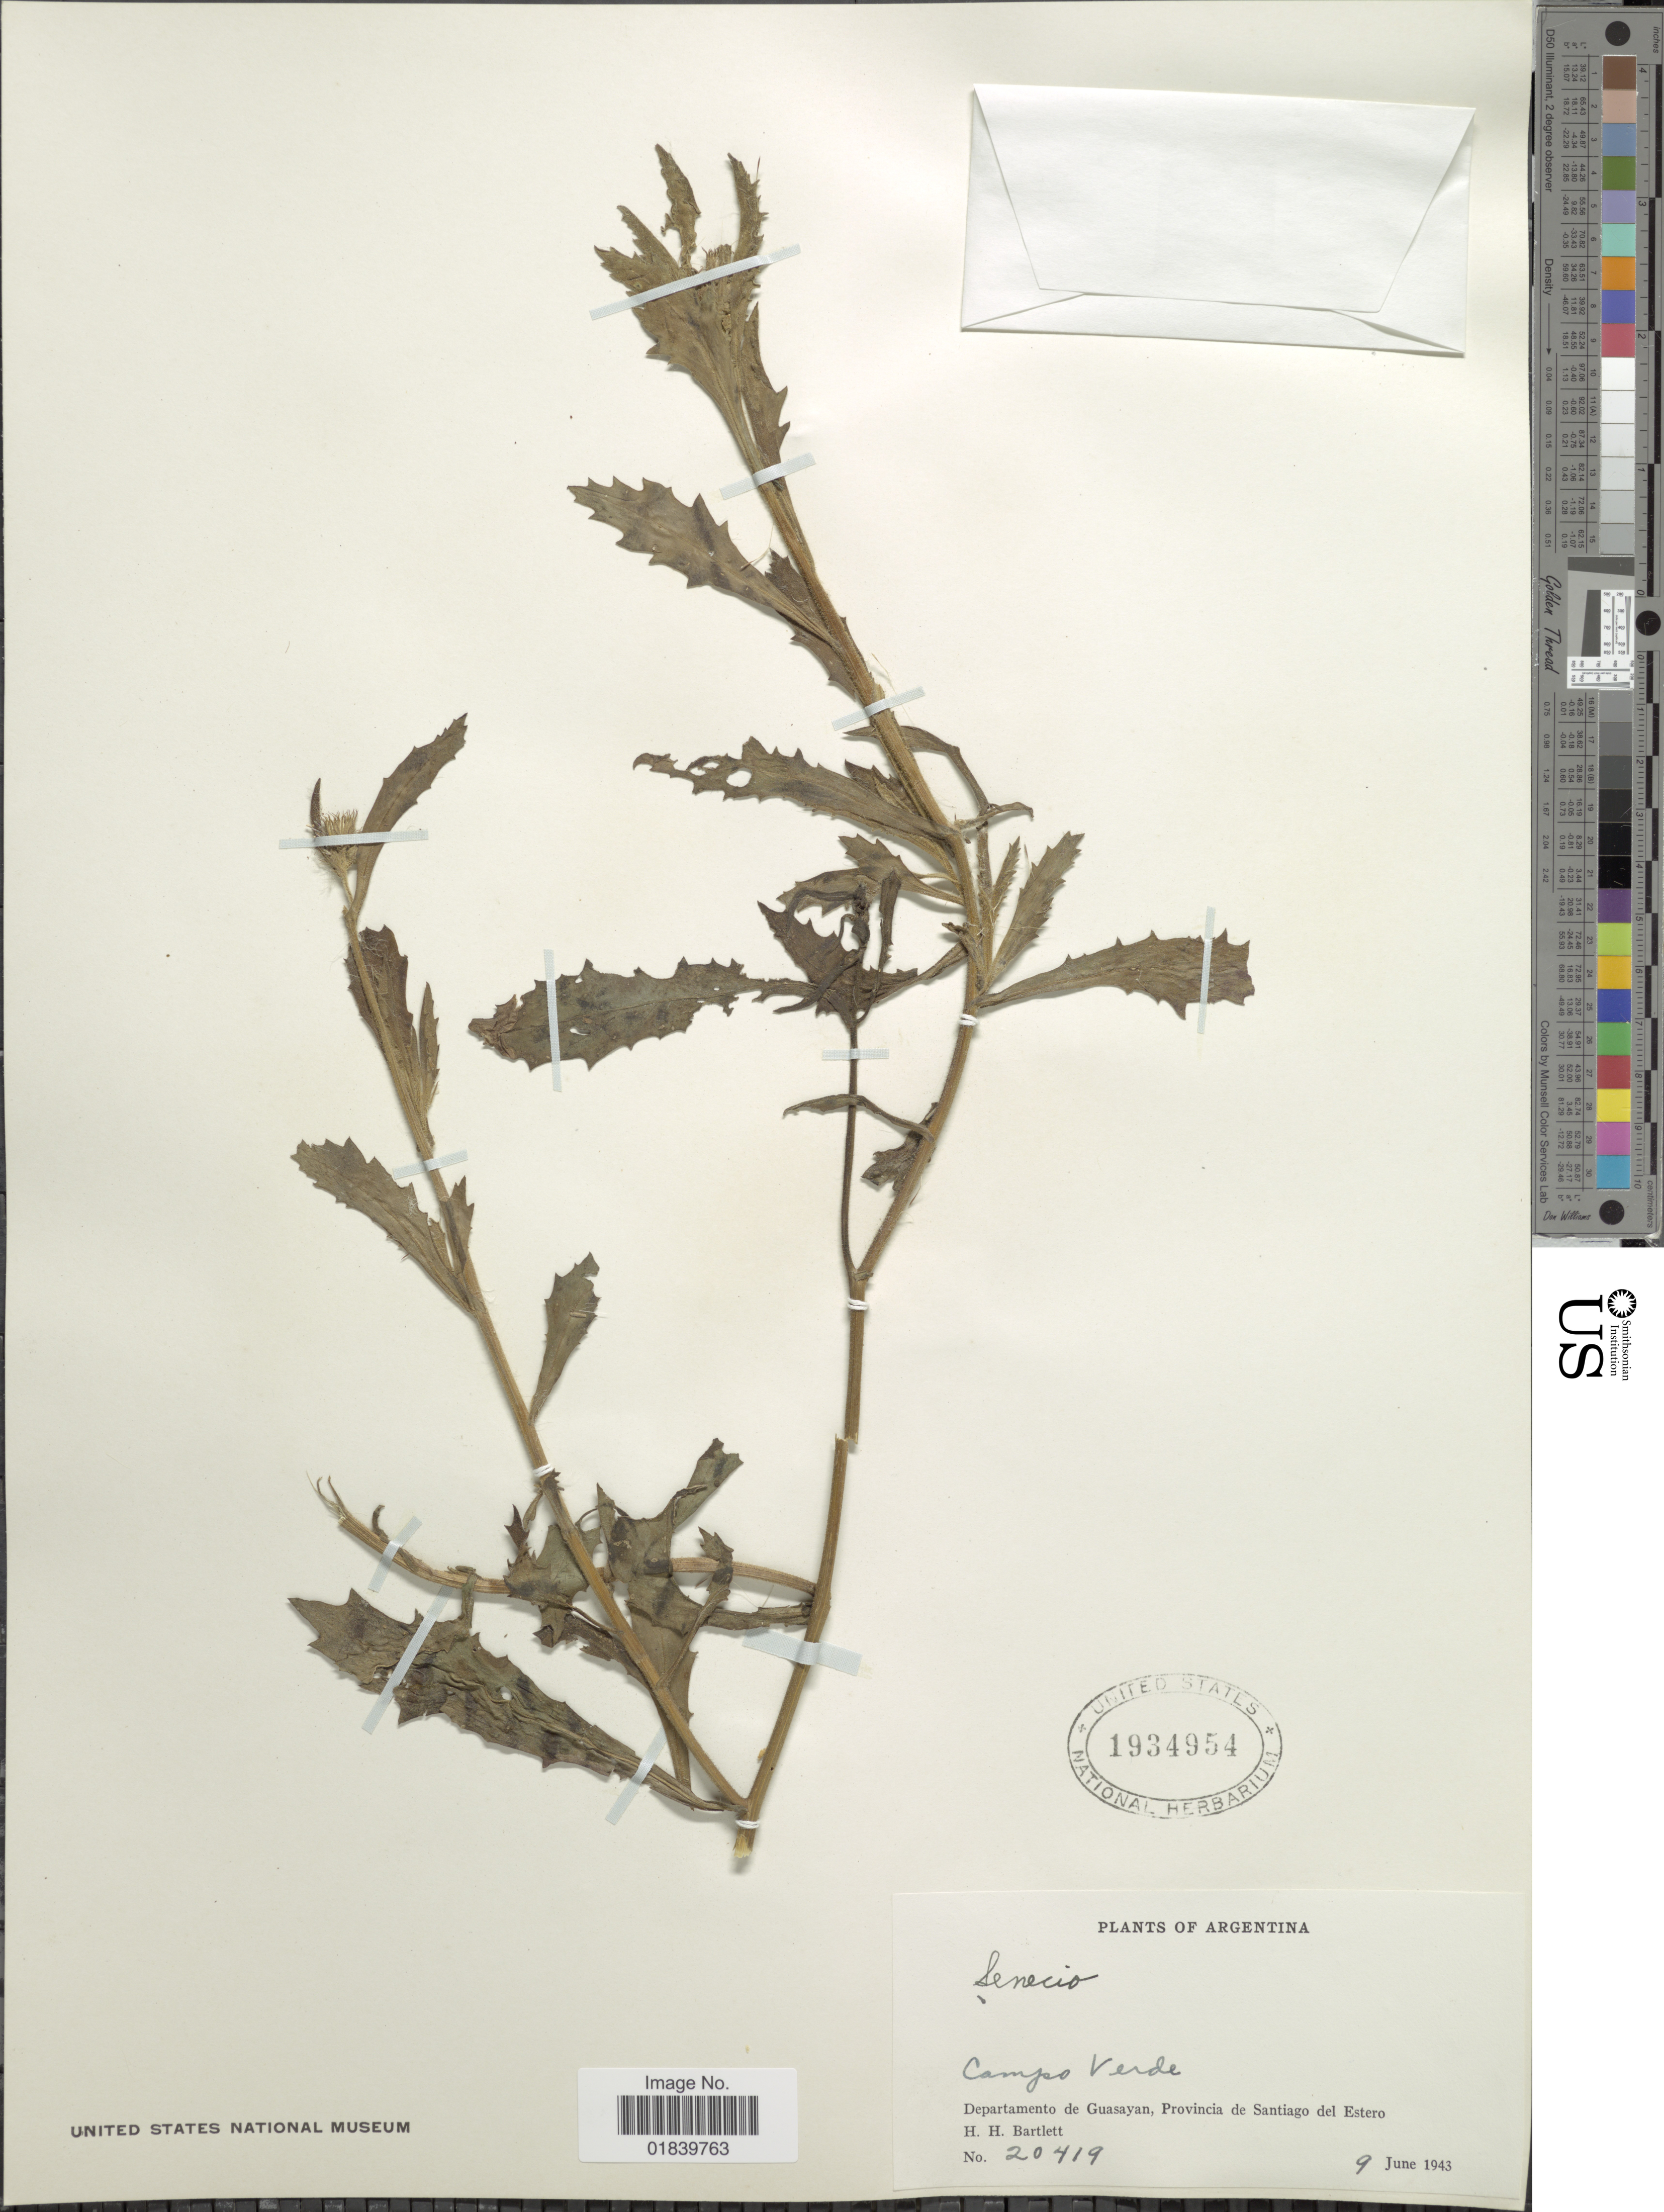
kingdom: Plantae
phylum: Tracheophyta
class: Magnoliopsida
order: Asterales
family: Asteraceae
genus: Senecio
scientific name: Senecio sp.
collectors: H. H. Bartlett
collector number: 20419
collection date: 1943-06-09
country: Argentina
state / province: Santiago del Estero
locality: Campo, Verde Departamento de Guasayan, Provincia de Santiaga del Estero.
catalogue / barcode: US 1934954